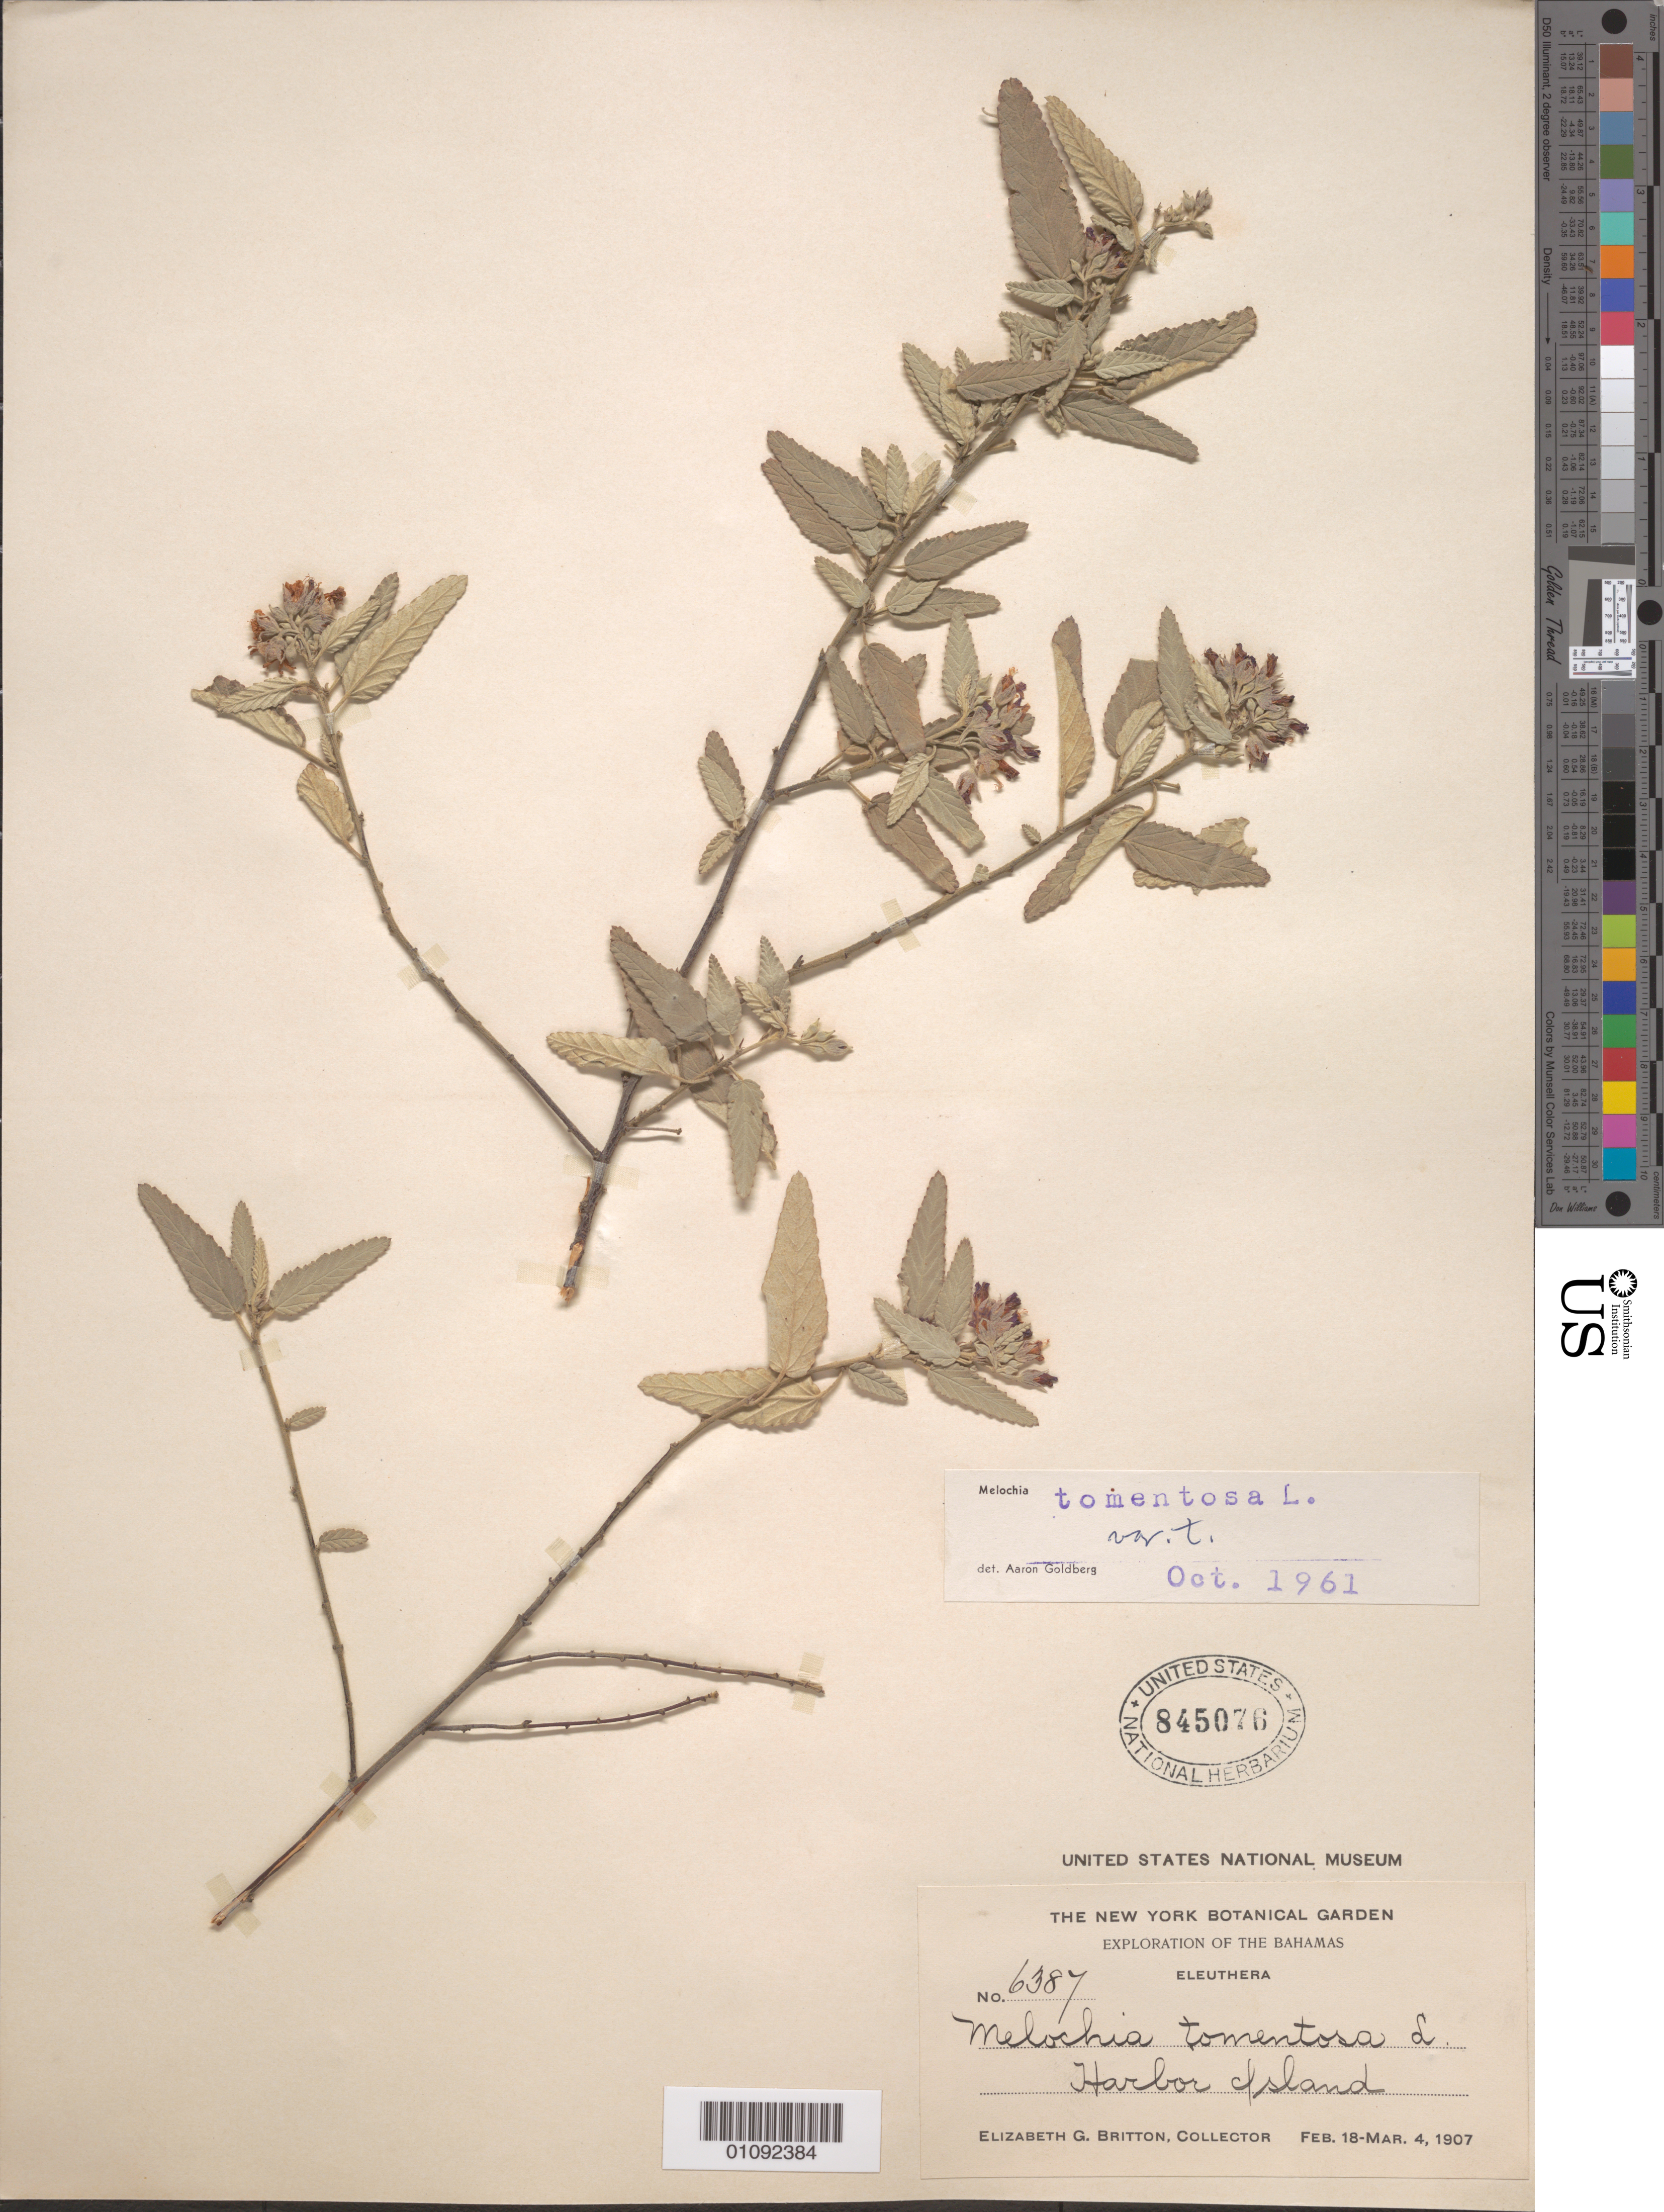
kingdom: Plantae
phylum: Tracheophyta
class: Magnoliopsida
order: Malvales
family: Malvaceae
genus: Melochia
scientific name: Melochia tomentosa var. tomentosa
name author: L.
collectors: E. G. Britton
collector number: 6387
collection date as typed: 18 Feb 1907 to 04 Mar 1907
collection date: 1907-02-18/1907-03-04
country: Bahamas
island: Harbour I.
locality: Harbor Island, Eleuthera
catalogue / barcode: US 845076